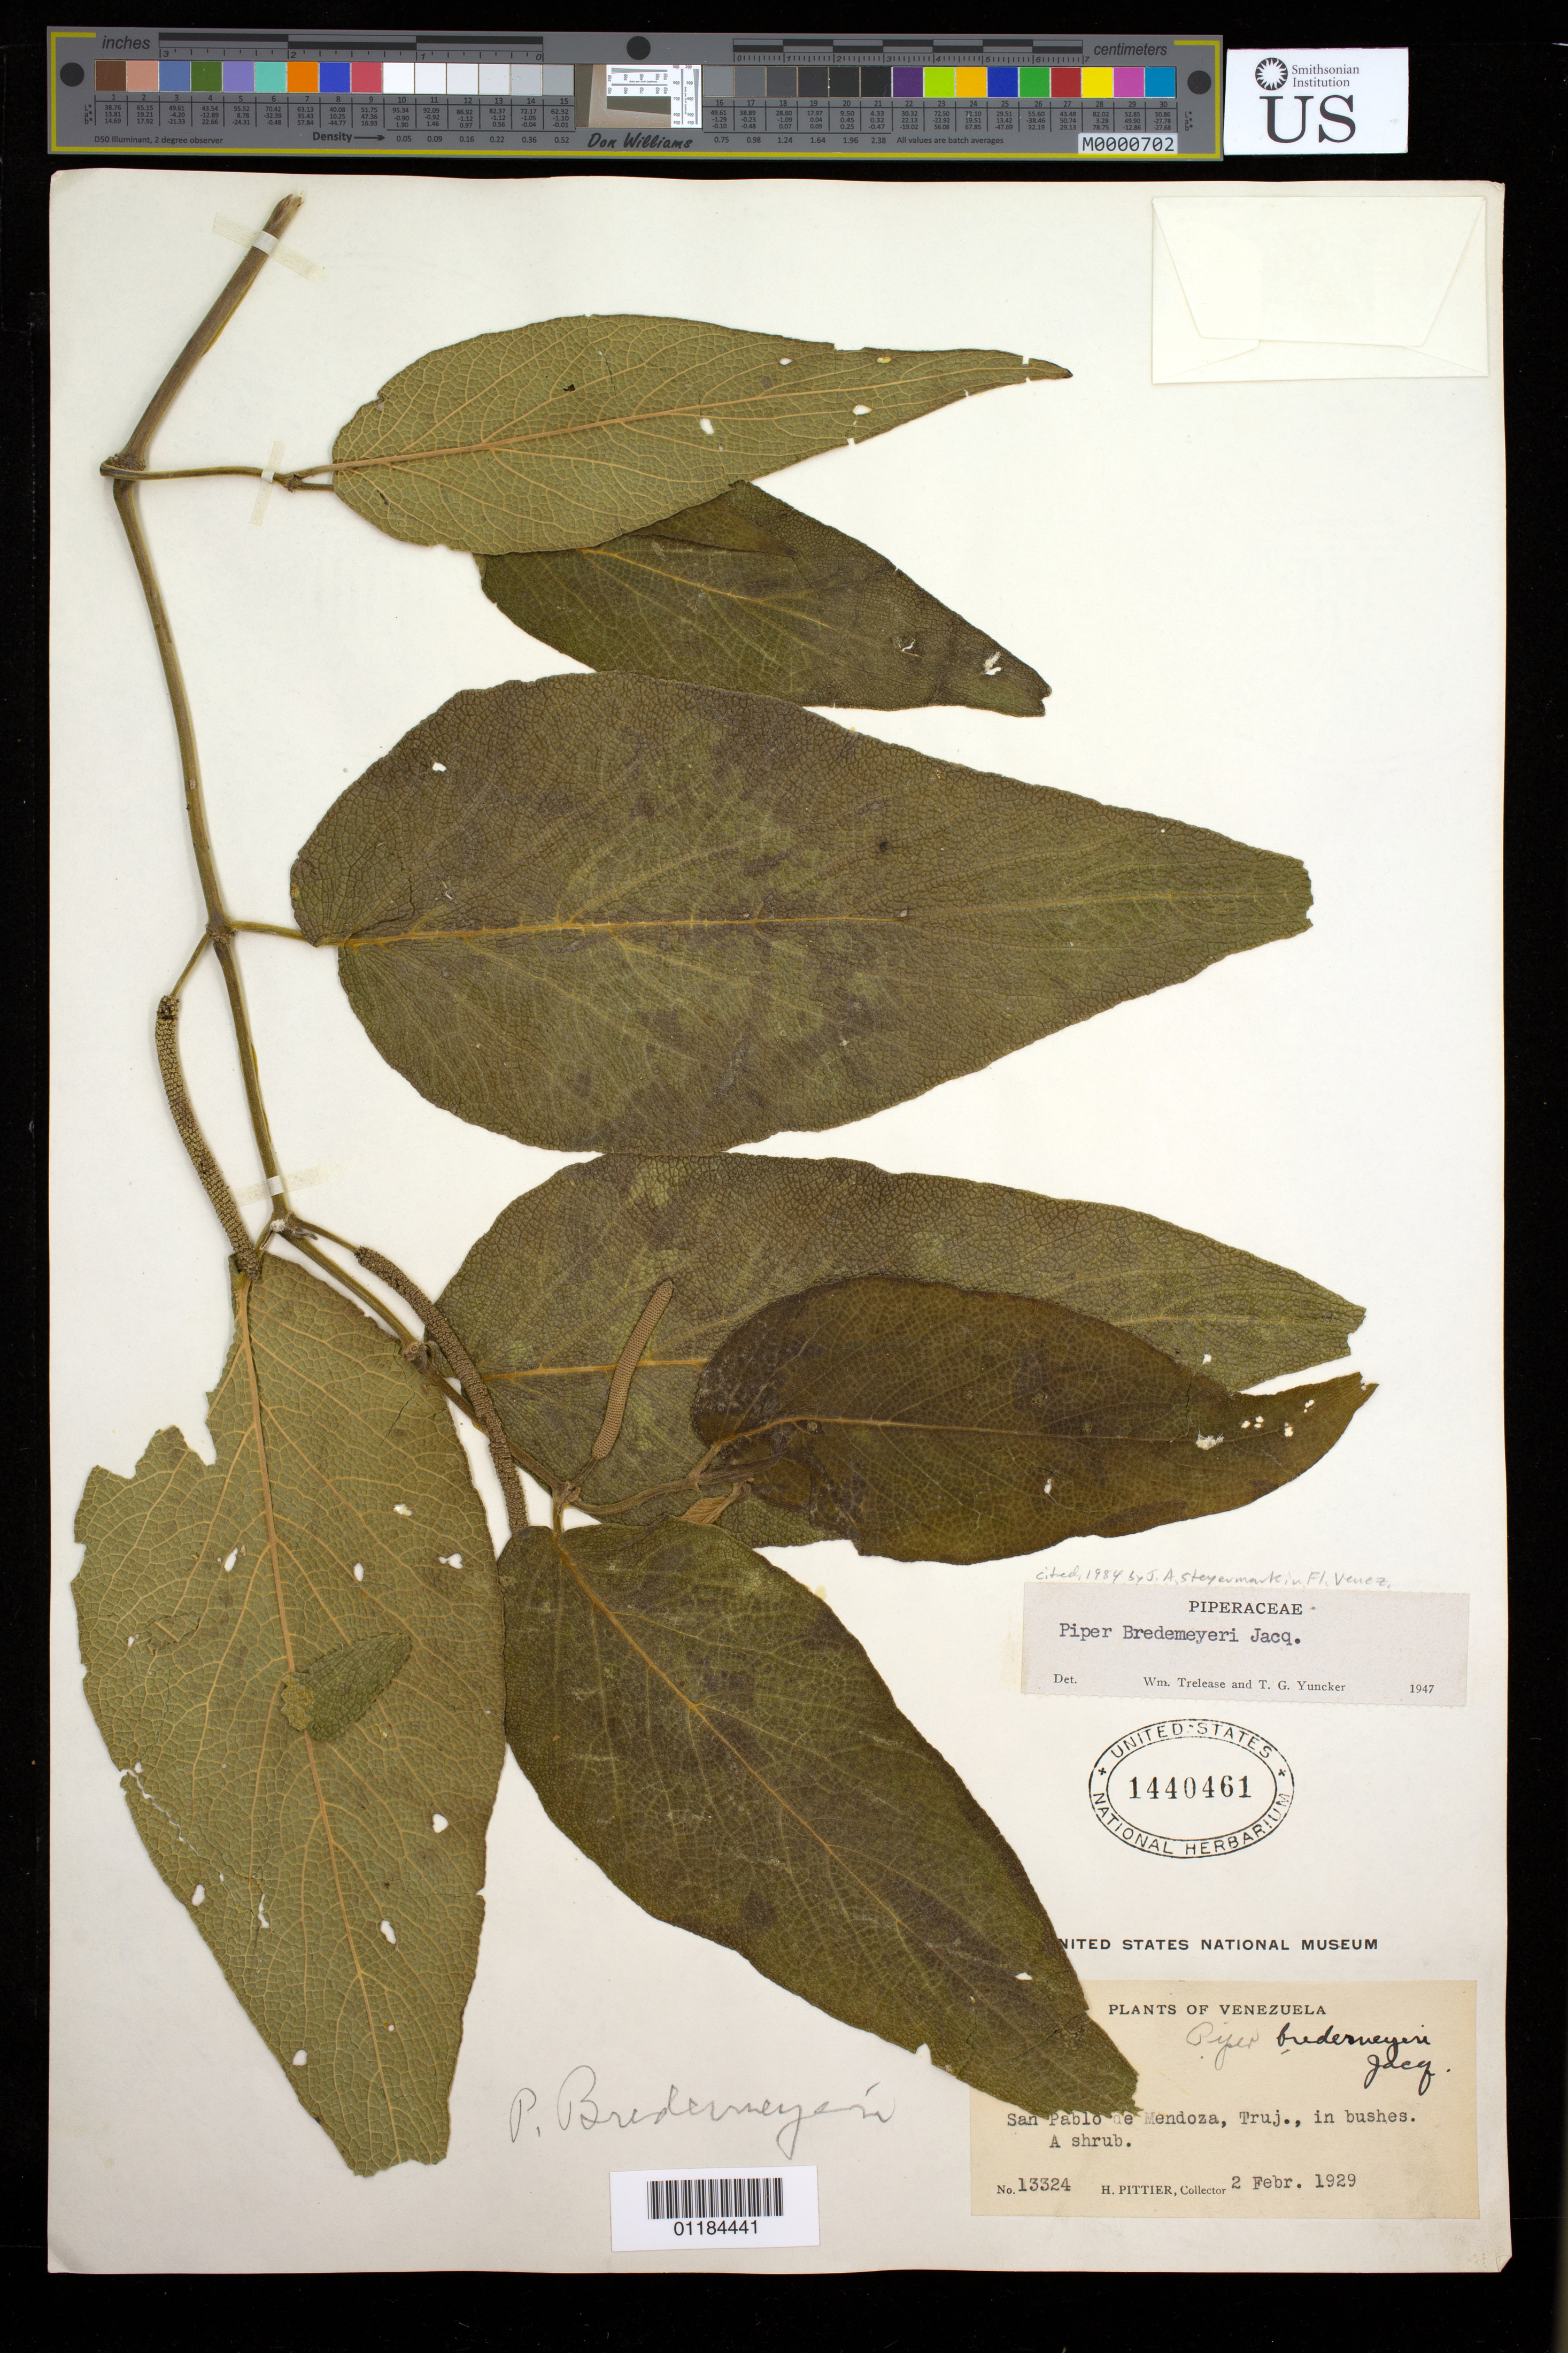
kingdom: Plantae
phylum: Tracheophyta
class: Magnoliopsida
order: Piperales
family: Piperaceae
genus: Piper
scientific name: Piper bredemeyeri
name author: J. Jacq.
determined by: Trelease, W.; Yuncker, T. G.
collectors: H. F. Pittier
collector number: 13324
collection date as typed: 02 Feb 1929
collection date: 1929-02-02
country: Venezuela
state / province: Trujillo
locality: San Pablo de Mendoza.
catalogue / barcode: US 1440461